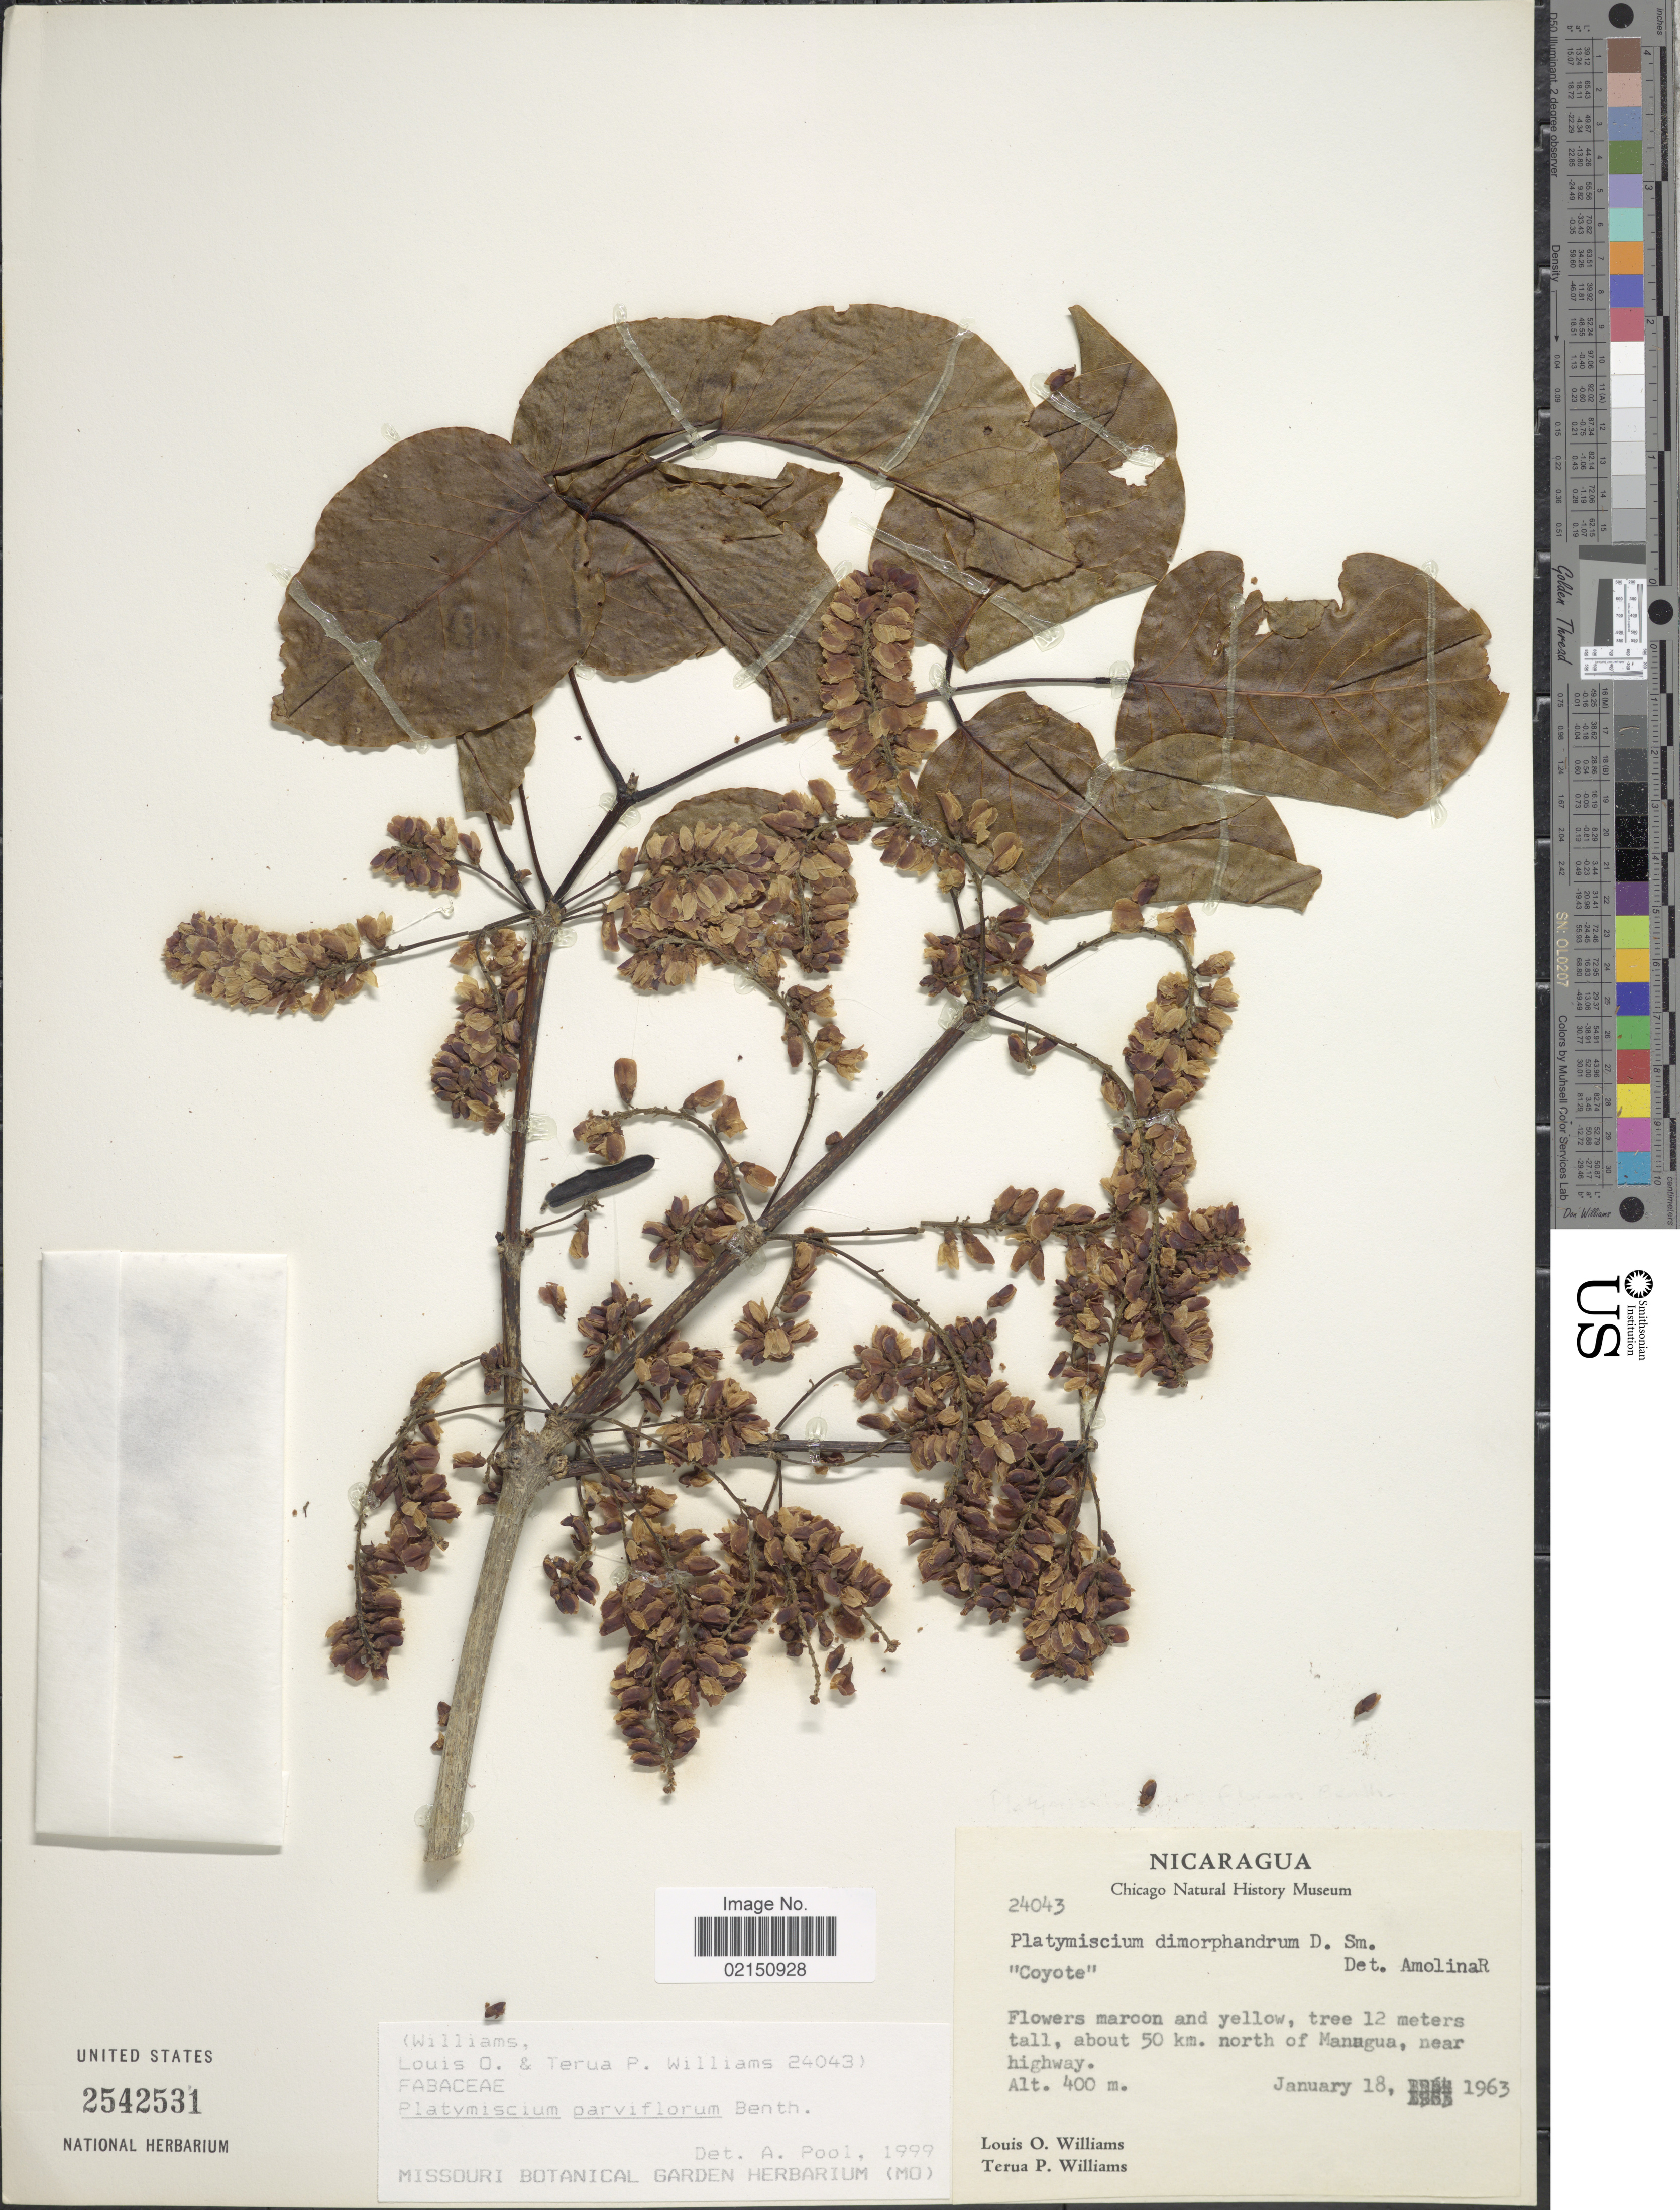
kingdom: Plantae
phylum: Tracheophyta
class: Magnoliopsida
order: Fabales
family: Fabaceae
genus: Platymiscium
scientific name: Platymiscium parviflorum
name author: Benth.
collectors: L. O. Williams & T. P. Williams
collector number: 24043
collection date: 1963-01-18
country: Nicaragua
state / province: Managua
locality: About 50 km north of Managua, near highway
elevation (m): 400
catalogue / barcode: US 2542531